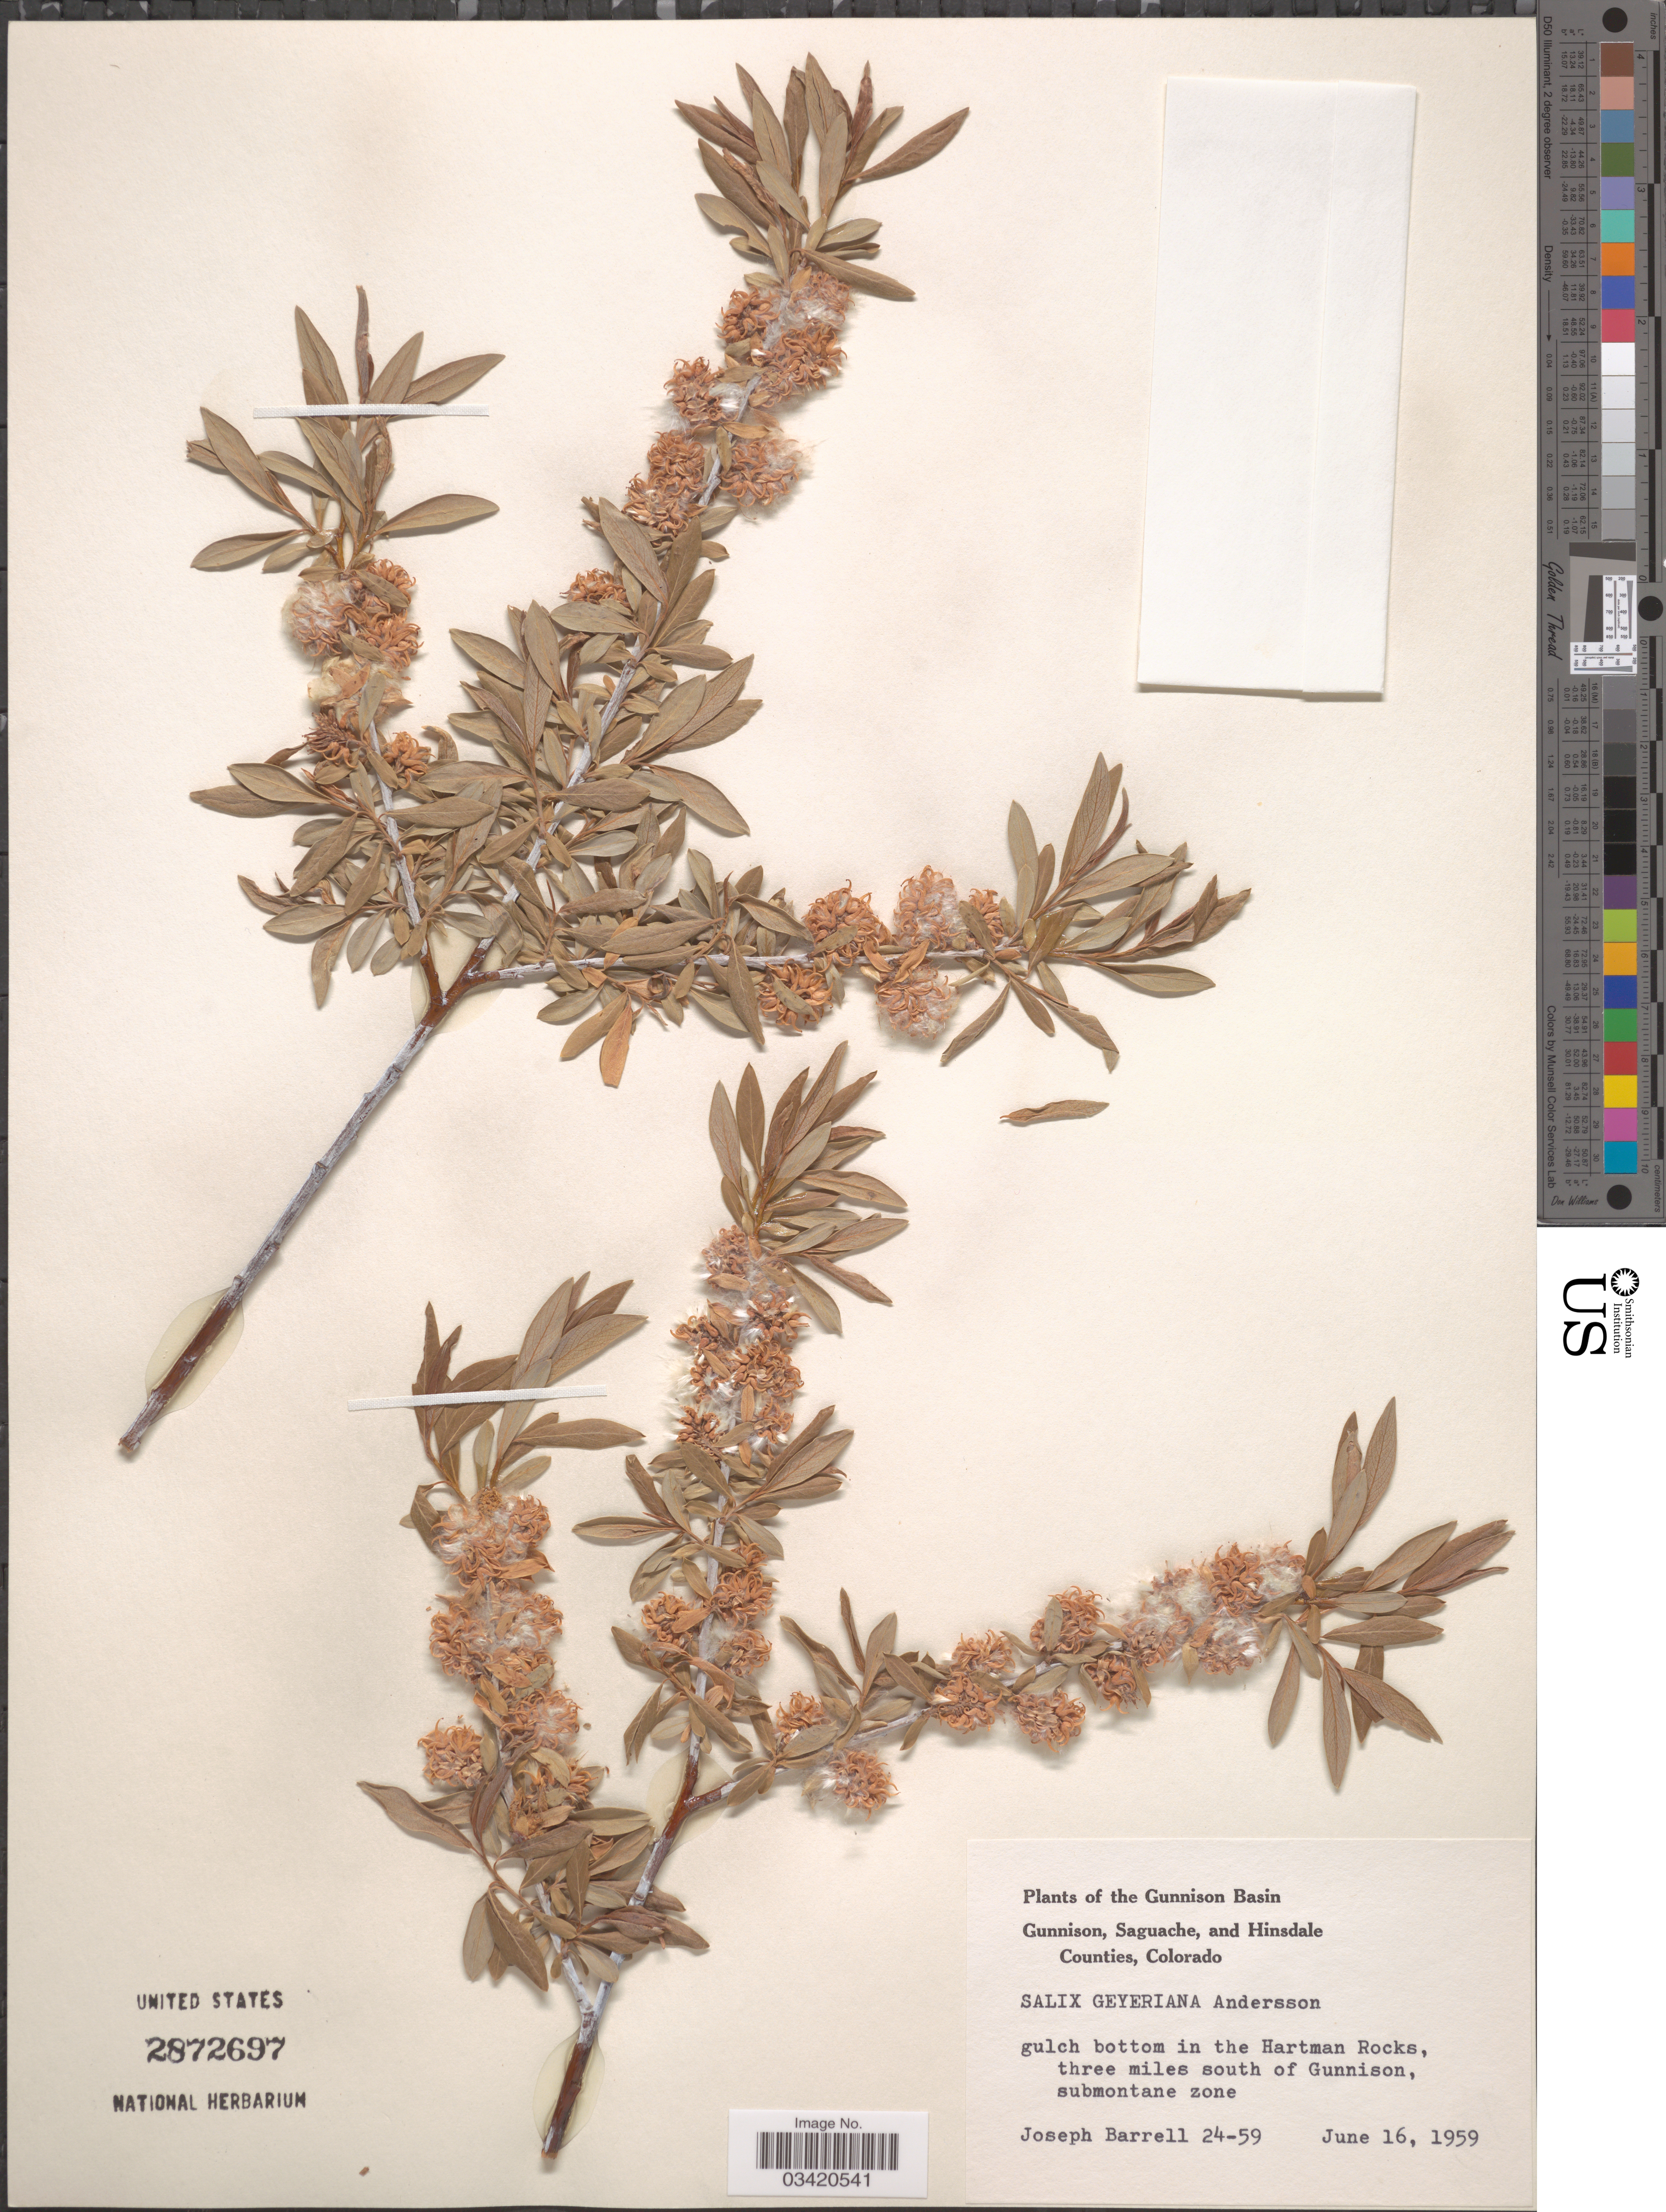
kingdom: Plantae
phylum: Tracheophyta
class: Magnoliopsida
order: Malpighiales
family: Salicaceae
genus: Salix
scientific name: Salix geyeriana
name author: Andersson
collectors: J. Barrell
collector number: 24-59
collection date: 1959-06-16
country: United States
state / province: Colorado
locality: The Gunnison Basin. Gunnison County. Gulch bottom in the Hartam Rocks, three miles south of Gunnison, submontane zone.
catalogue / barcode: US 2872697